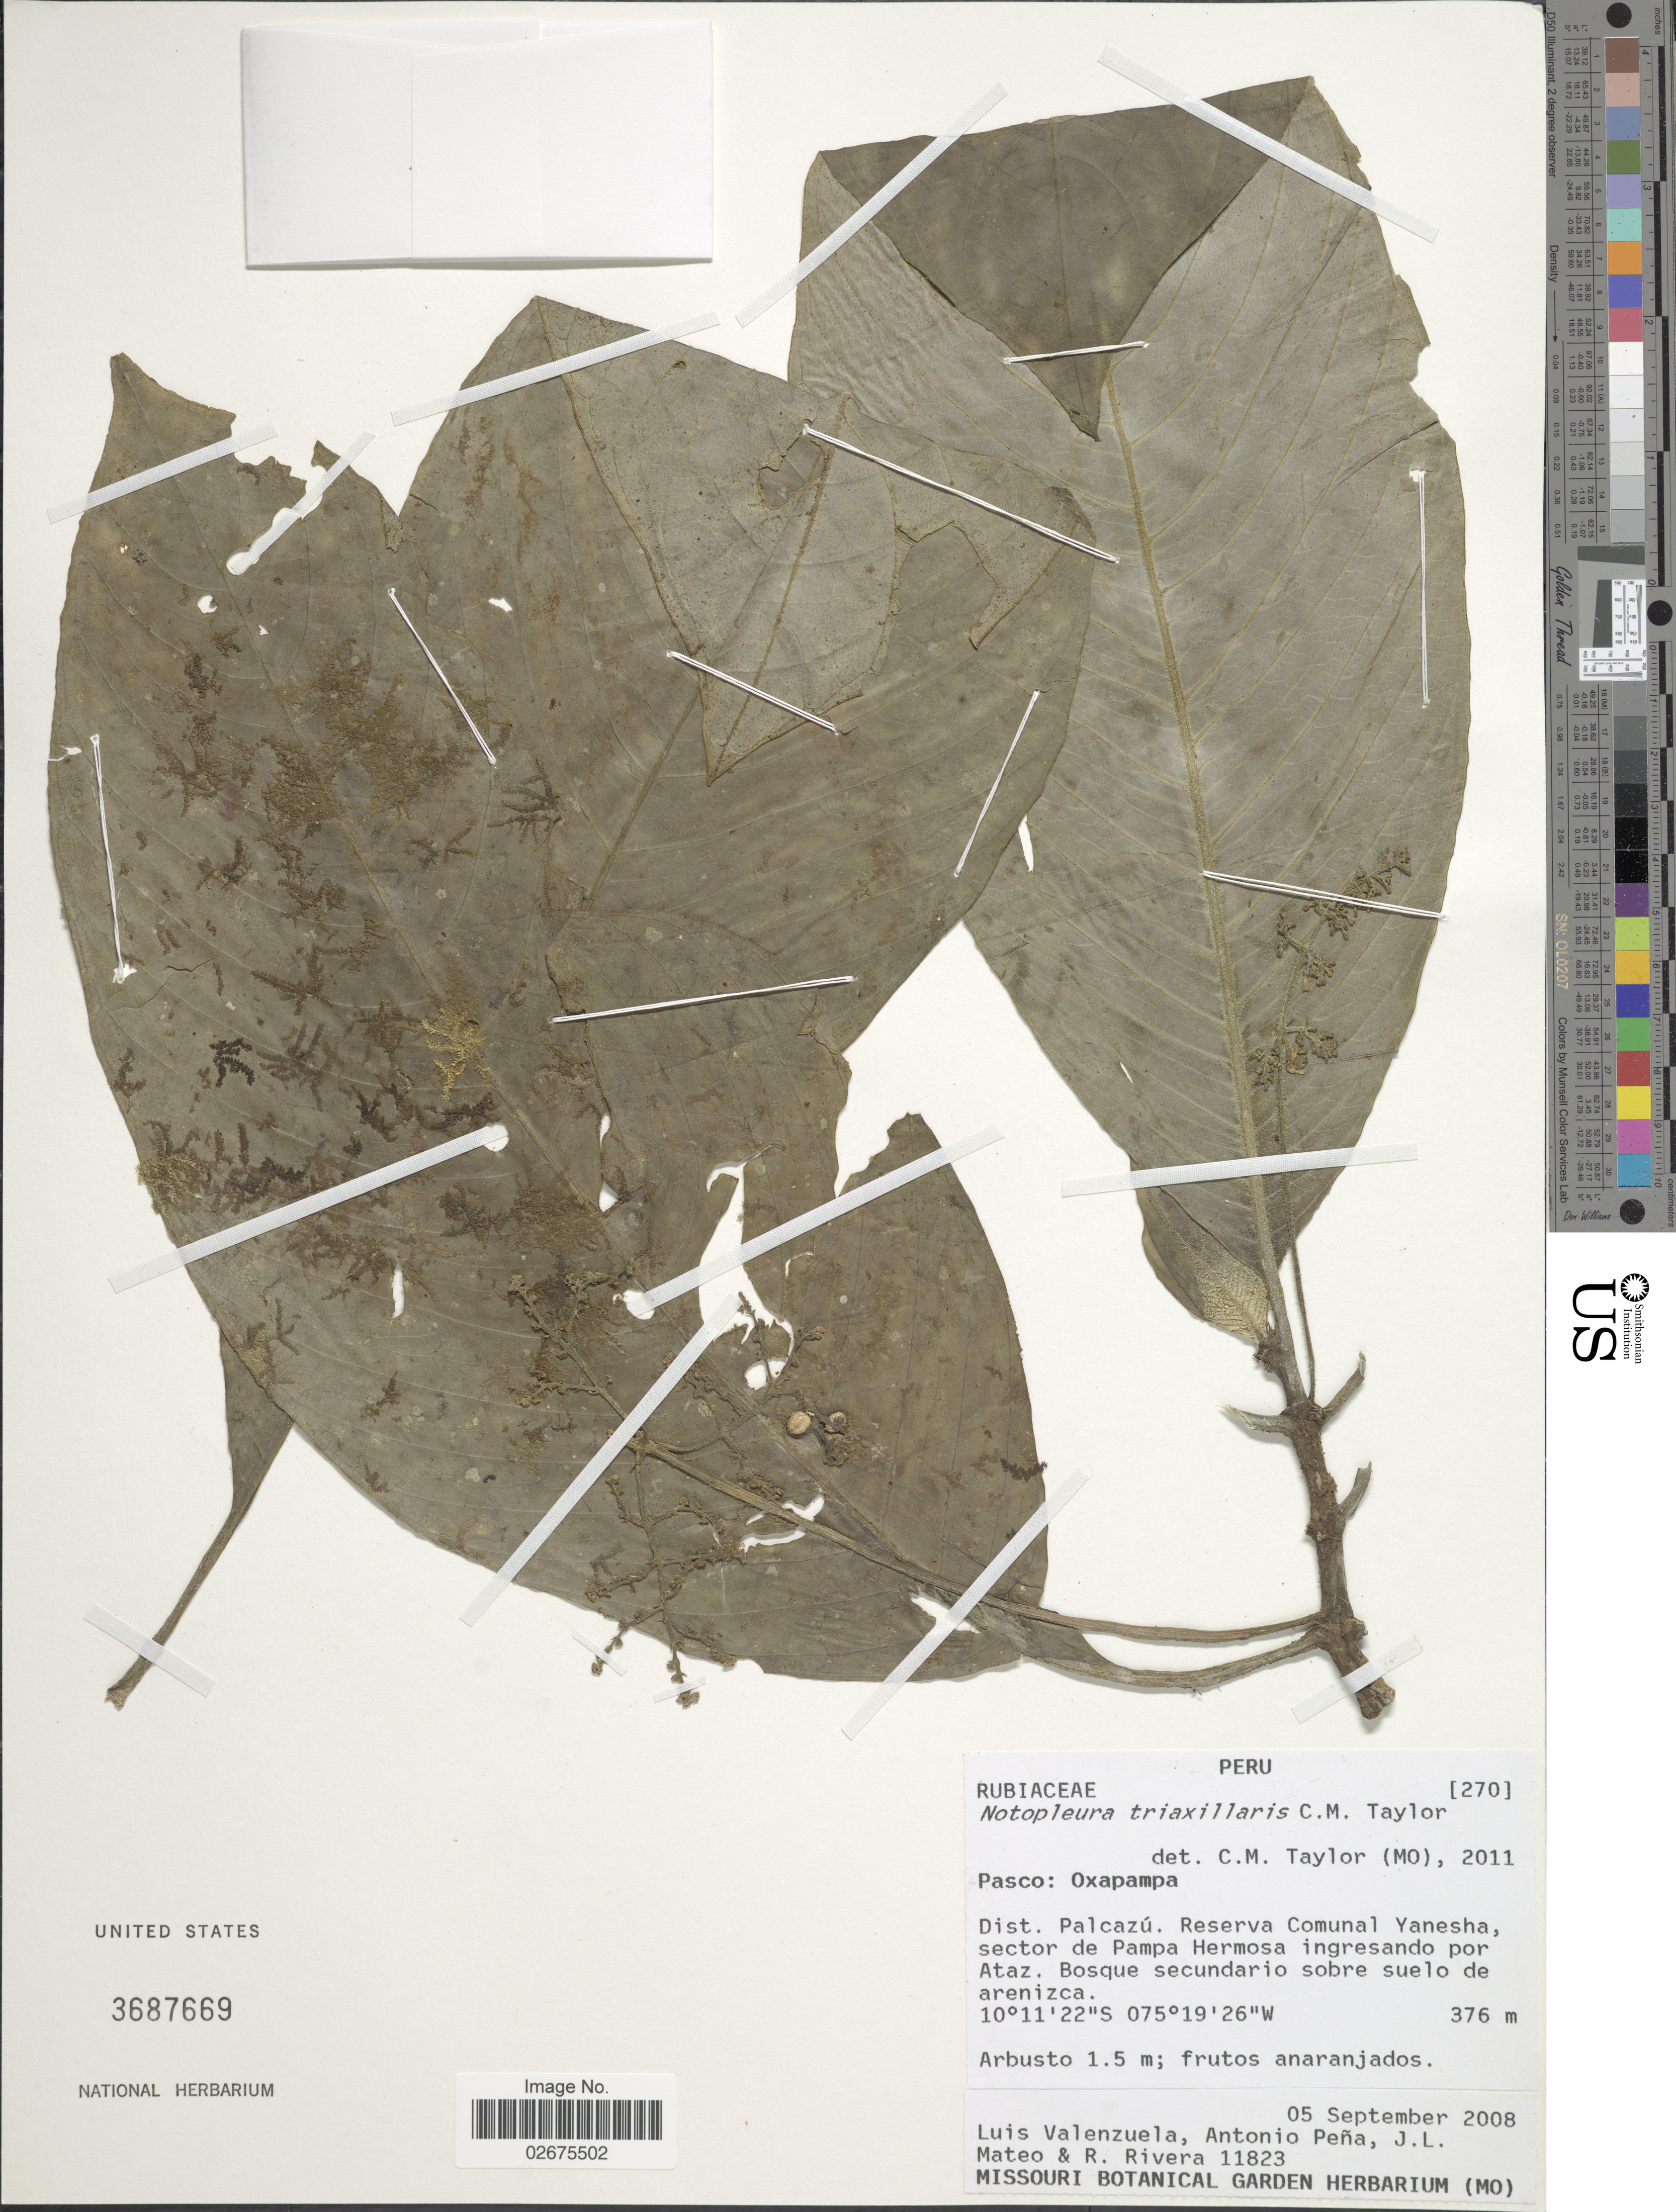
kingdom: Plantae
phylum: Tracheophyta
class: Magnoliopsida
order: Gentianales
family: Rubiaceae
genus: Notopleura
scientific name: Notopleura triaxillaris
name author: C.M. Taylor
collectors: L. Valenzuela, A. Peña, J. Mateo & R. Rivera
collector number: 11823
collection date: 2008-09-05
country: Peru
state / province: Pasco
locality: Oxapampa. Dist. Palcazu. Reserva Comunal Yanesha, sector de Pampa Hermosa ingresando por Ataz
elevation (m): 376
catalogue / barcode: US 3687669